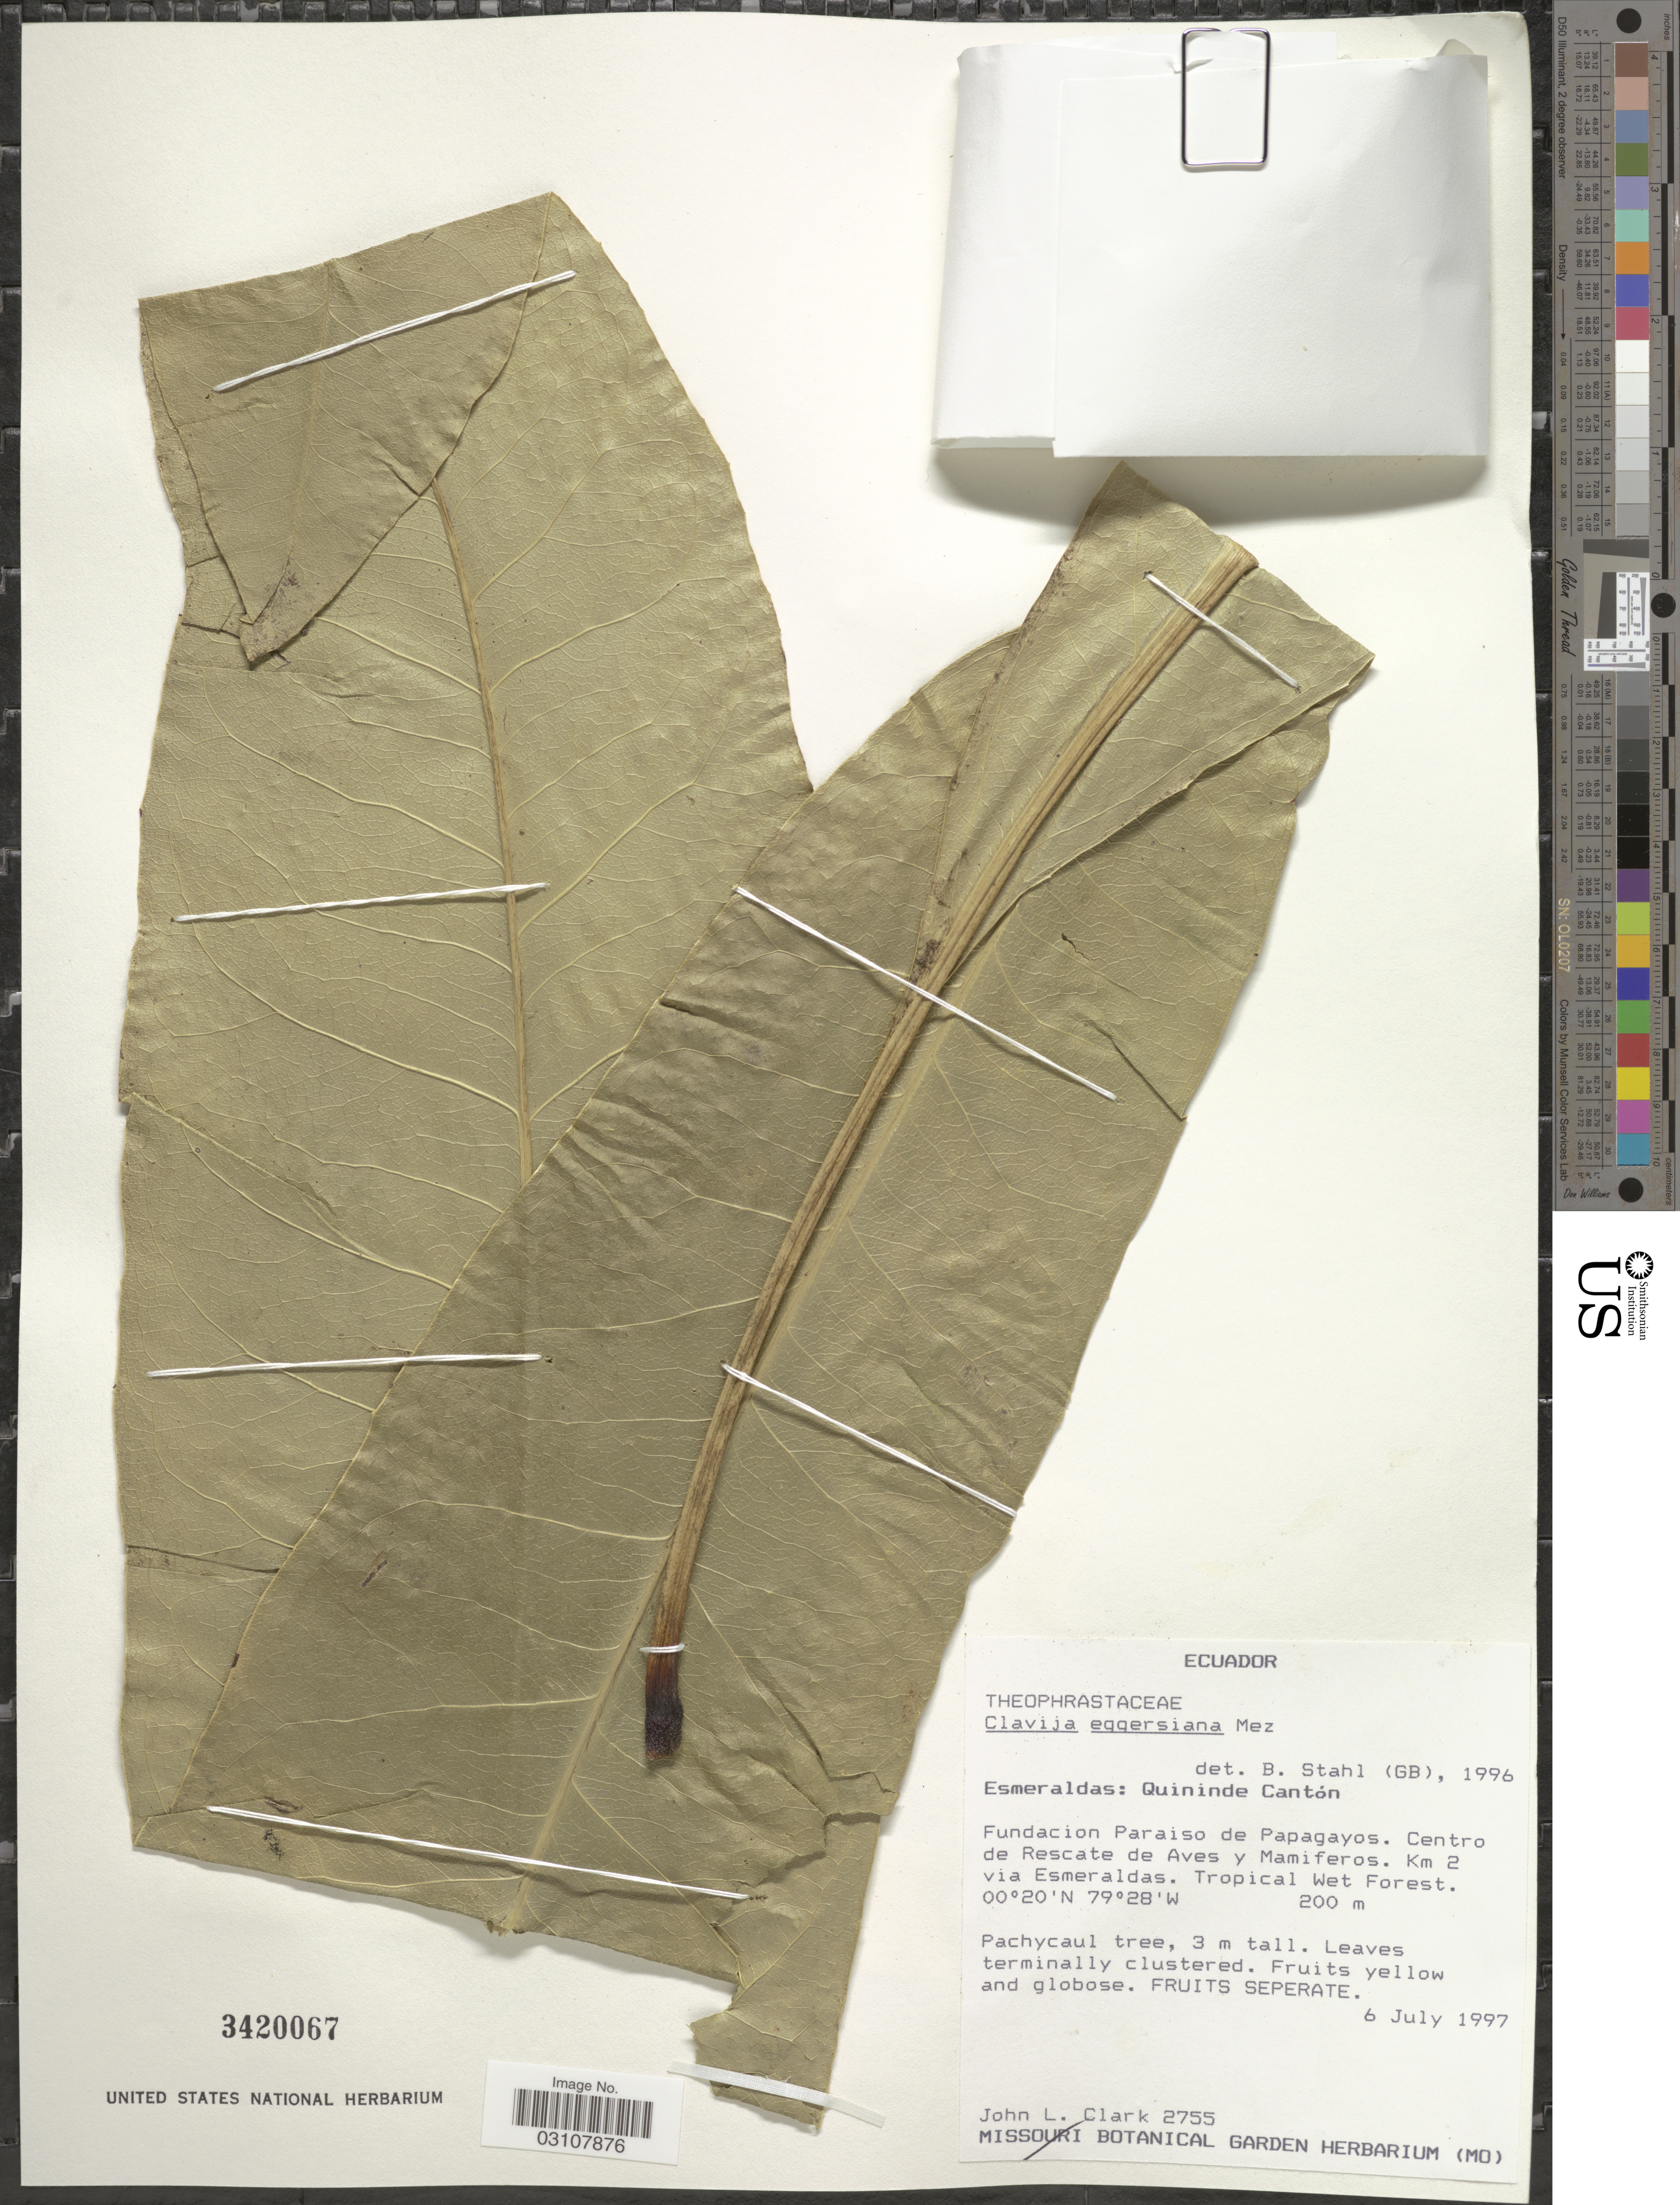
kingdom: Plantae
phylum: Tracheophyta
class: Magnoliopsida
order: Ericales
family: Primulaceae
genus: Clavija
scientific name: Clavija eggersiana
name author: Mez in Engl.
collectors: J. L. Clark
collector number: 2755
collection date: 1997-07-06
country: Ecuador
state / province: Esmeraldas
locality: Quininde Cantón. Fundacion Paraiso de Papagayos. Centro de Rescate de Aves y Mamiferos. Km 2 via Esmeraldas.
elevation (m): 200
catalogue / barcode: US 3420067